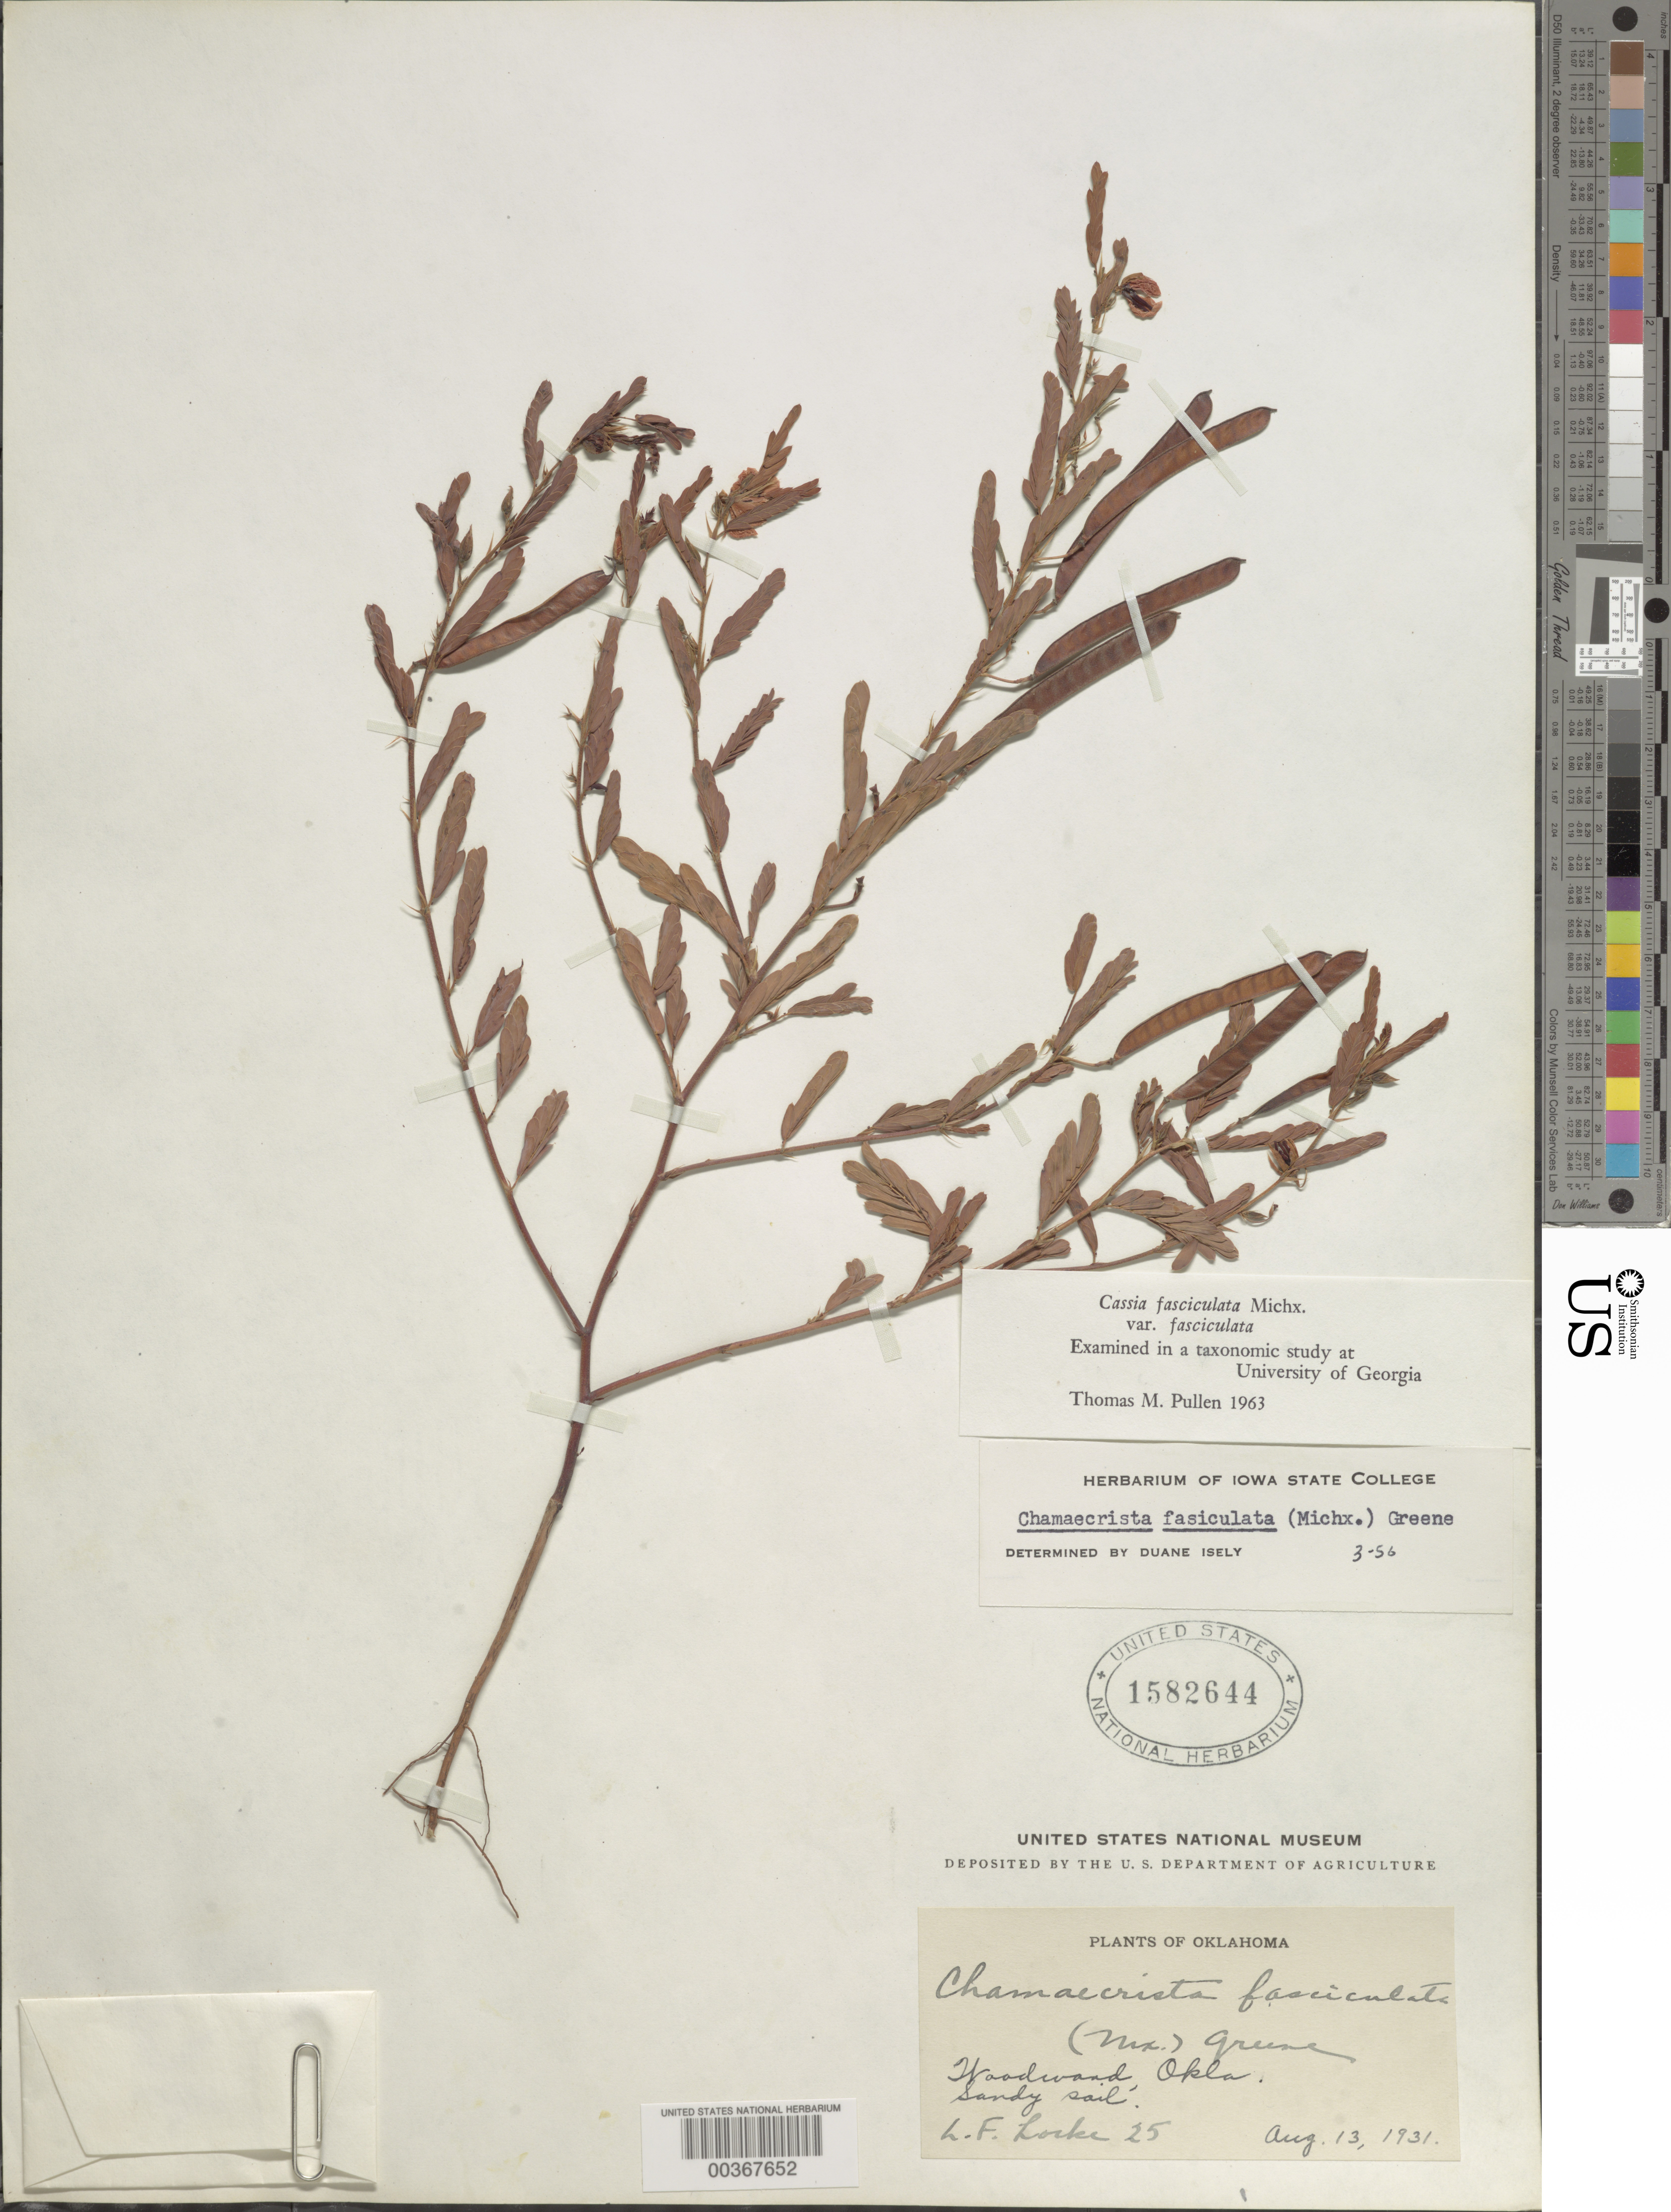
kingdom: Plantae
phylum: Tracheophyta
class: Magnoliopsida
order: Fabales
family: Fabaceae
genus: Chamaecrista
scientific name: Chamaecrista fasciculata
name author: (Michx.) Greene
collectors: L. Locke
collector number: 25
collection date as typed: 13 Aug 1931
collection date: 1931-08-13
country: United States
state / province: Oklahoma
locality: Woodwand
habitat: Sandy soil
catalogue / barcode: US 1582644